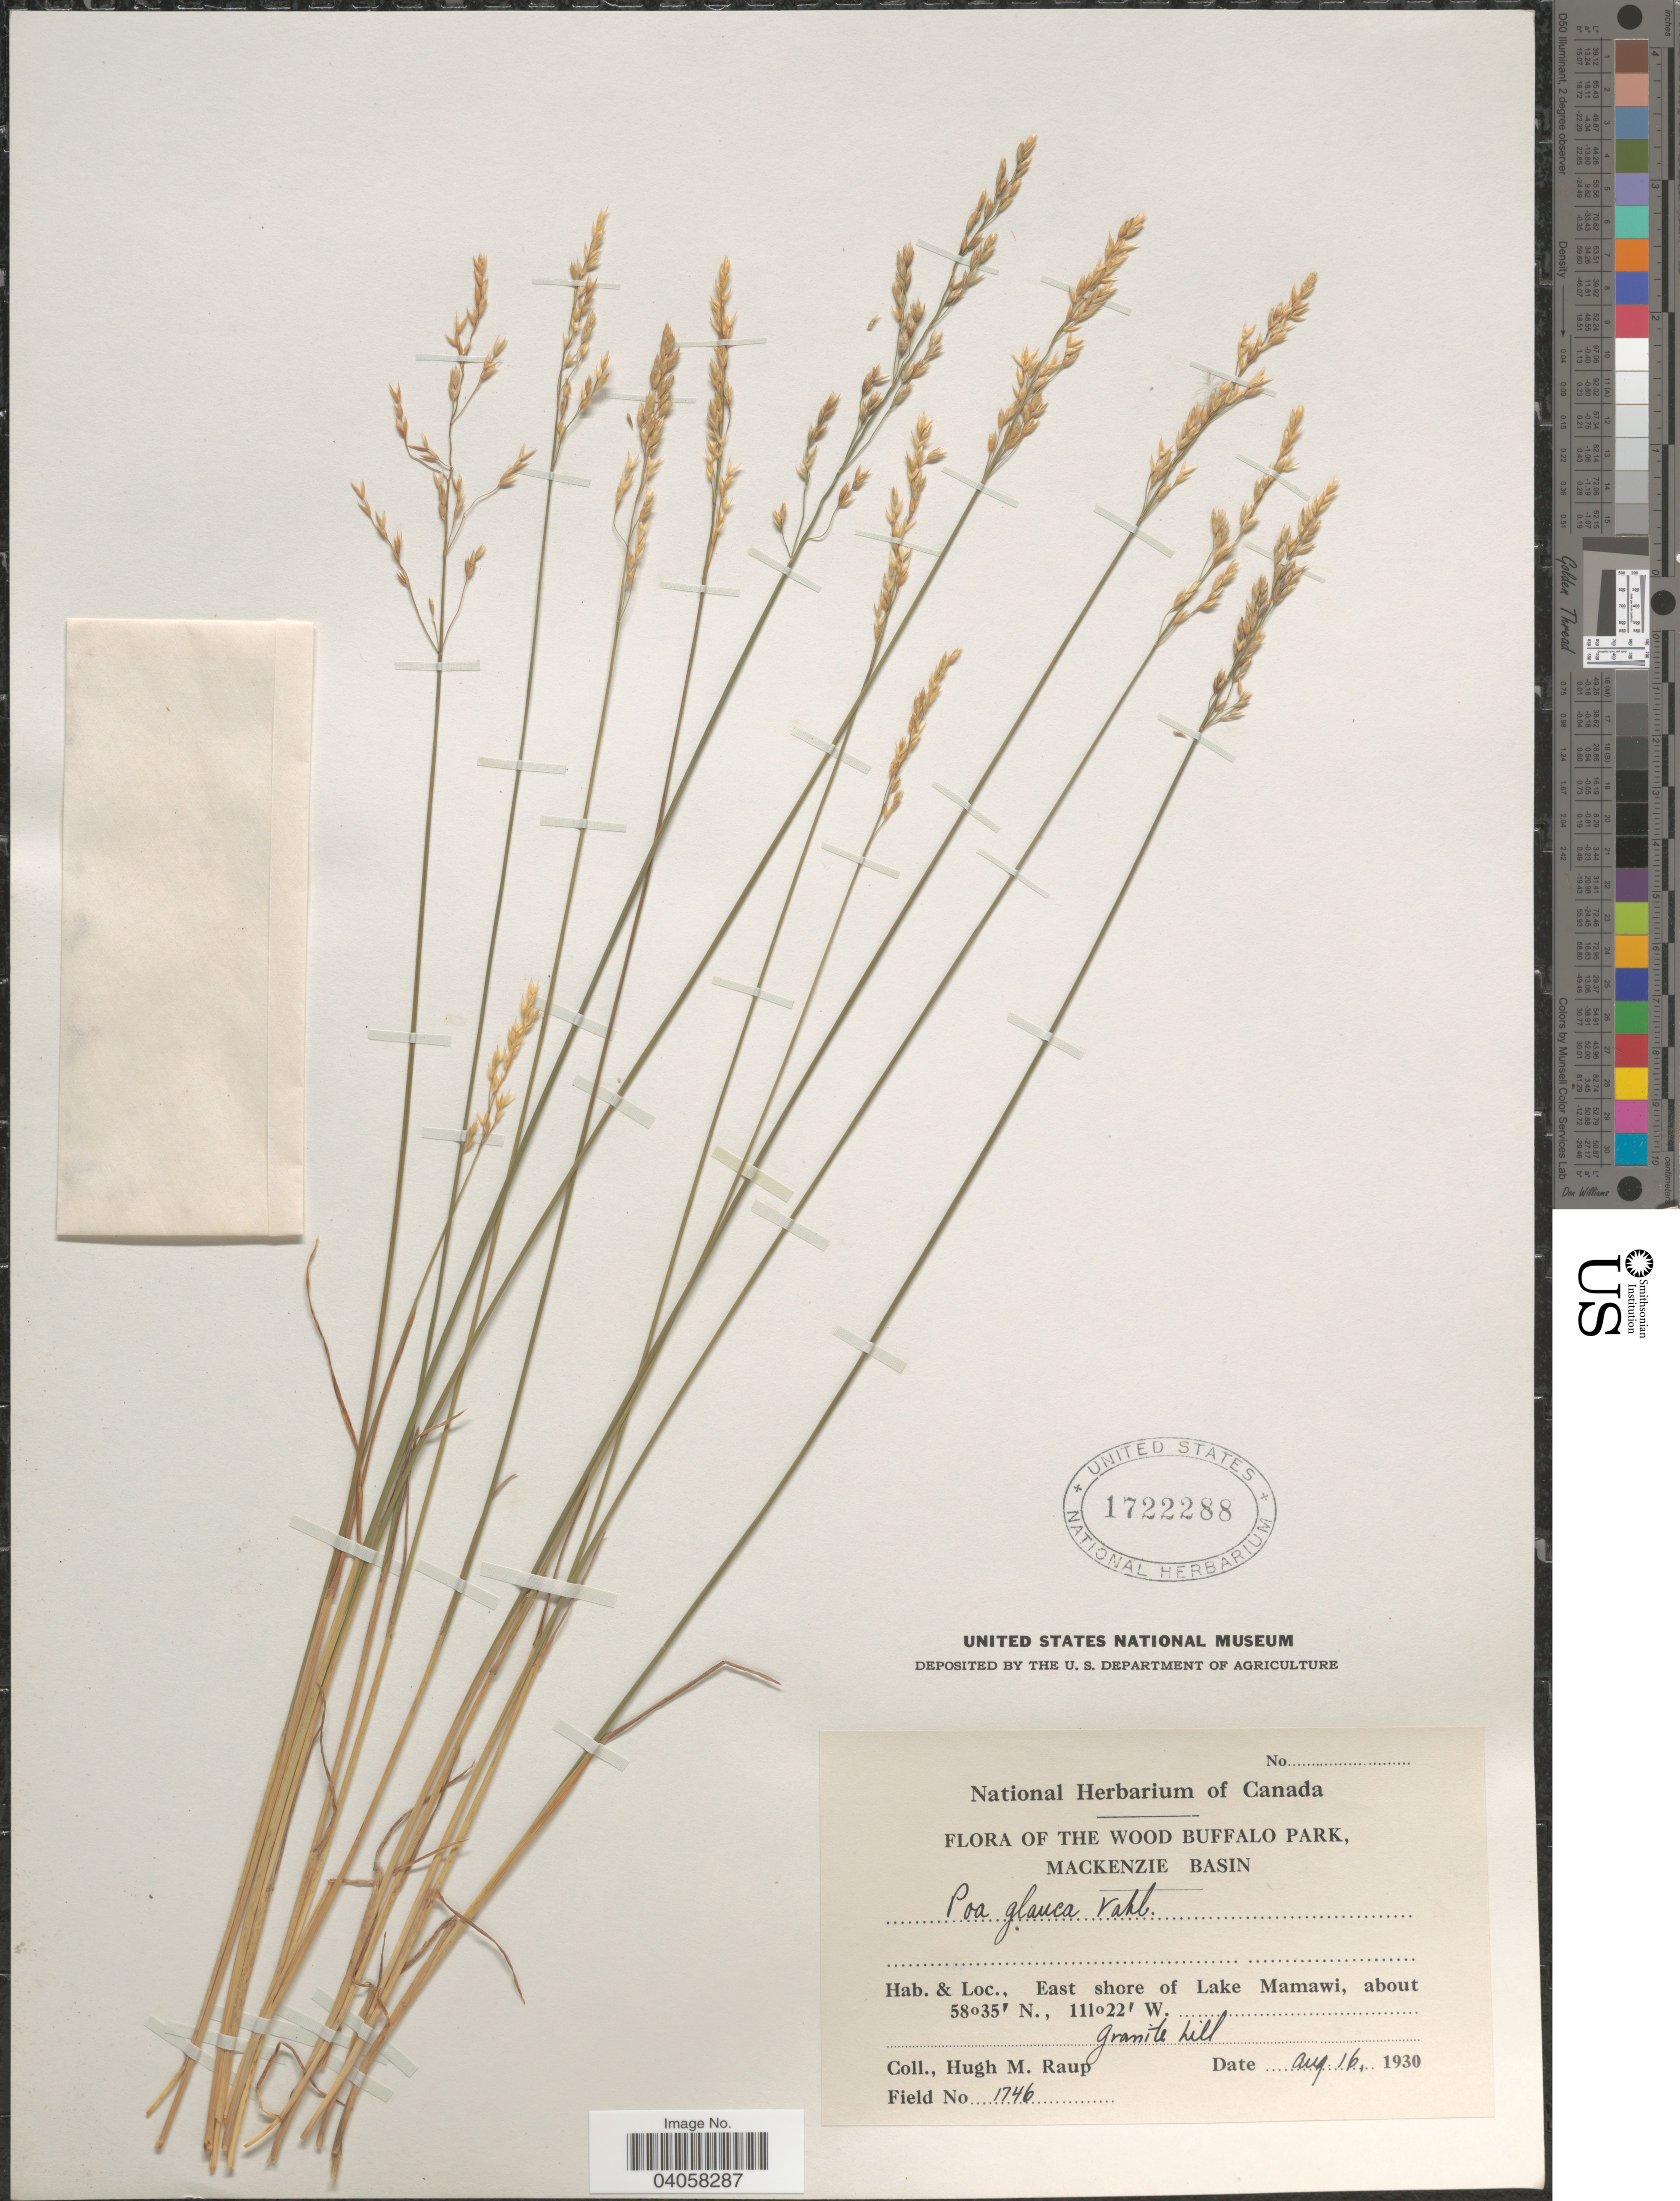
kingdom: Plantae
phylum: Tracheophyta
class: Liliopsida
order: Poales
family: Poaceae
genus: Poa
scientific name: Poa glauca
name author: Vahl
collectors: H. Raup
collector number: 1746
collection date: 1930-08-16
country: Canada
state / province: Alberta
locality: Wood Buffalo Park. Mackenzie Basin. East shore of Lake Mamawi.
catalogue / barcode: US 1722288